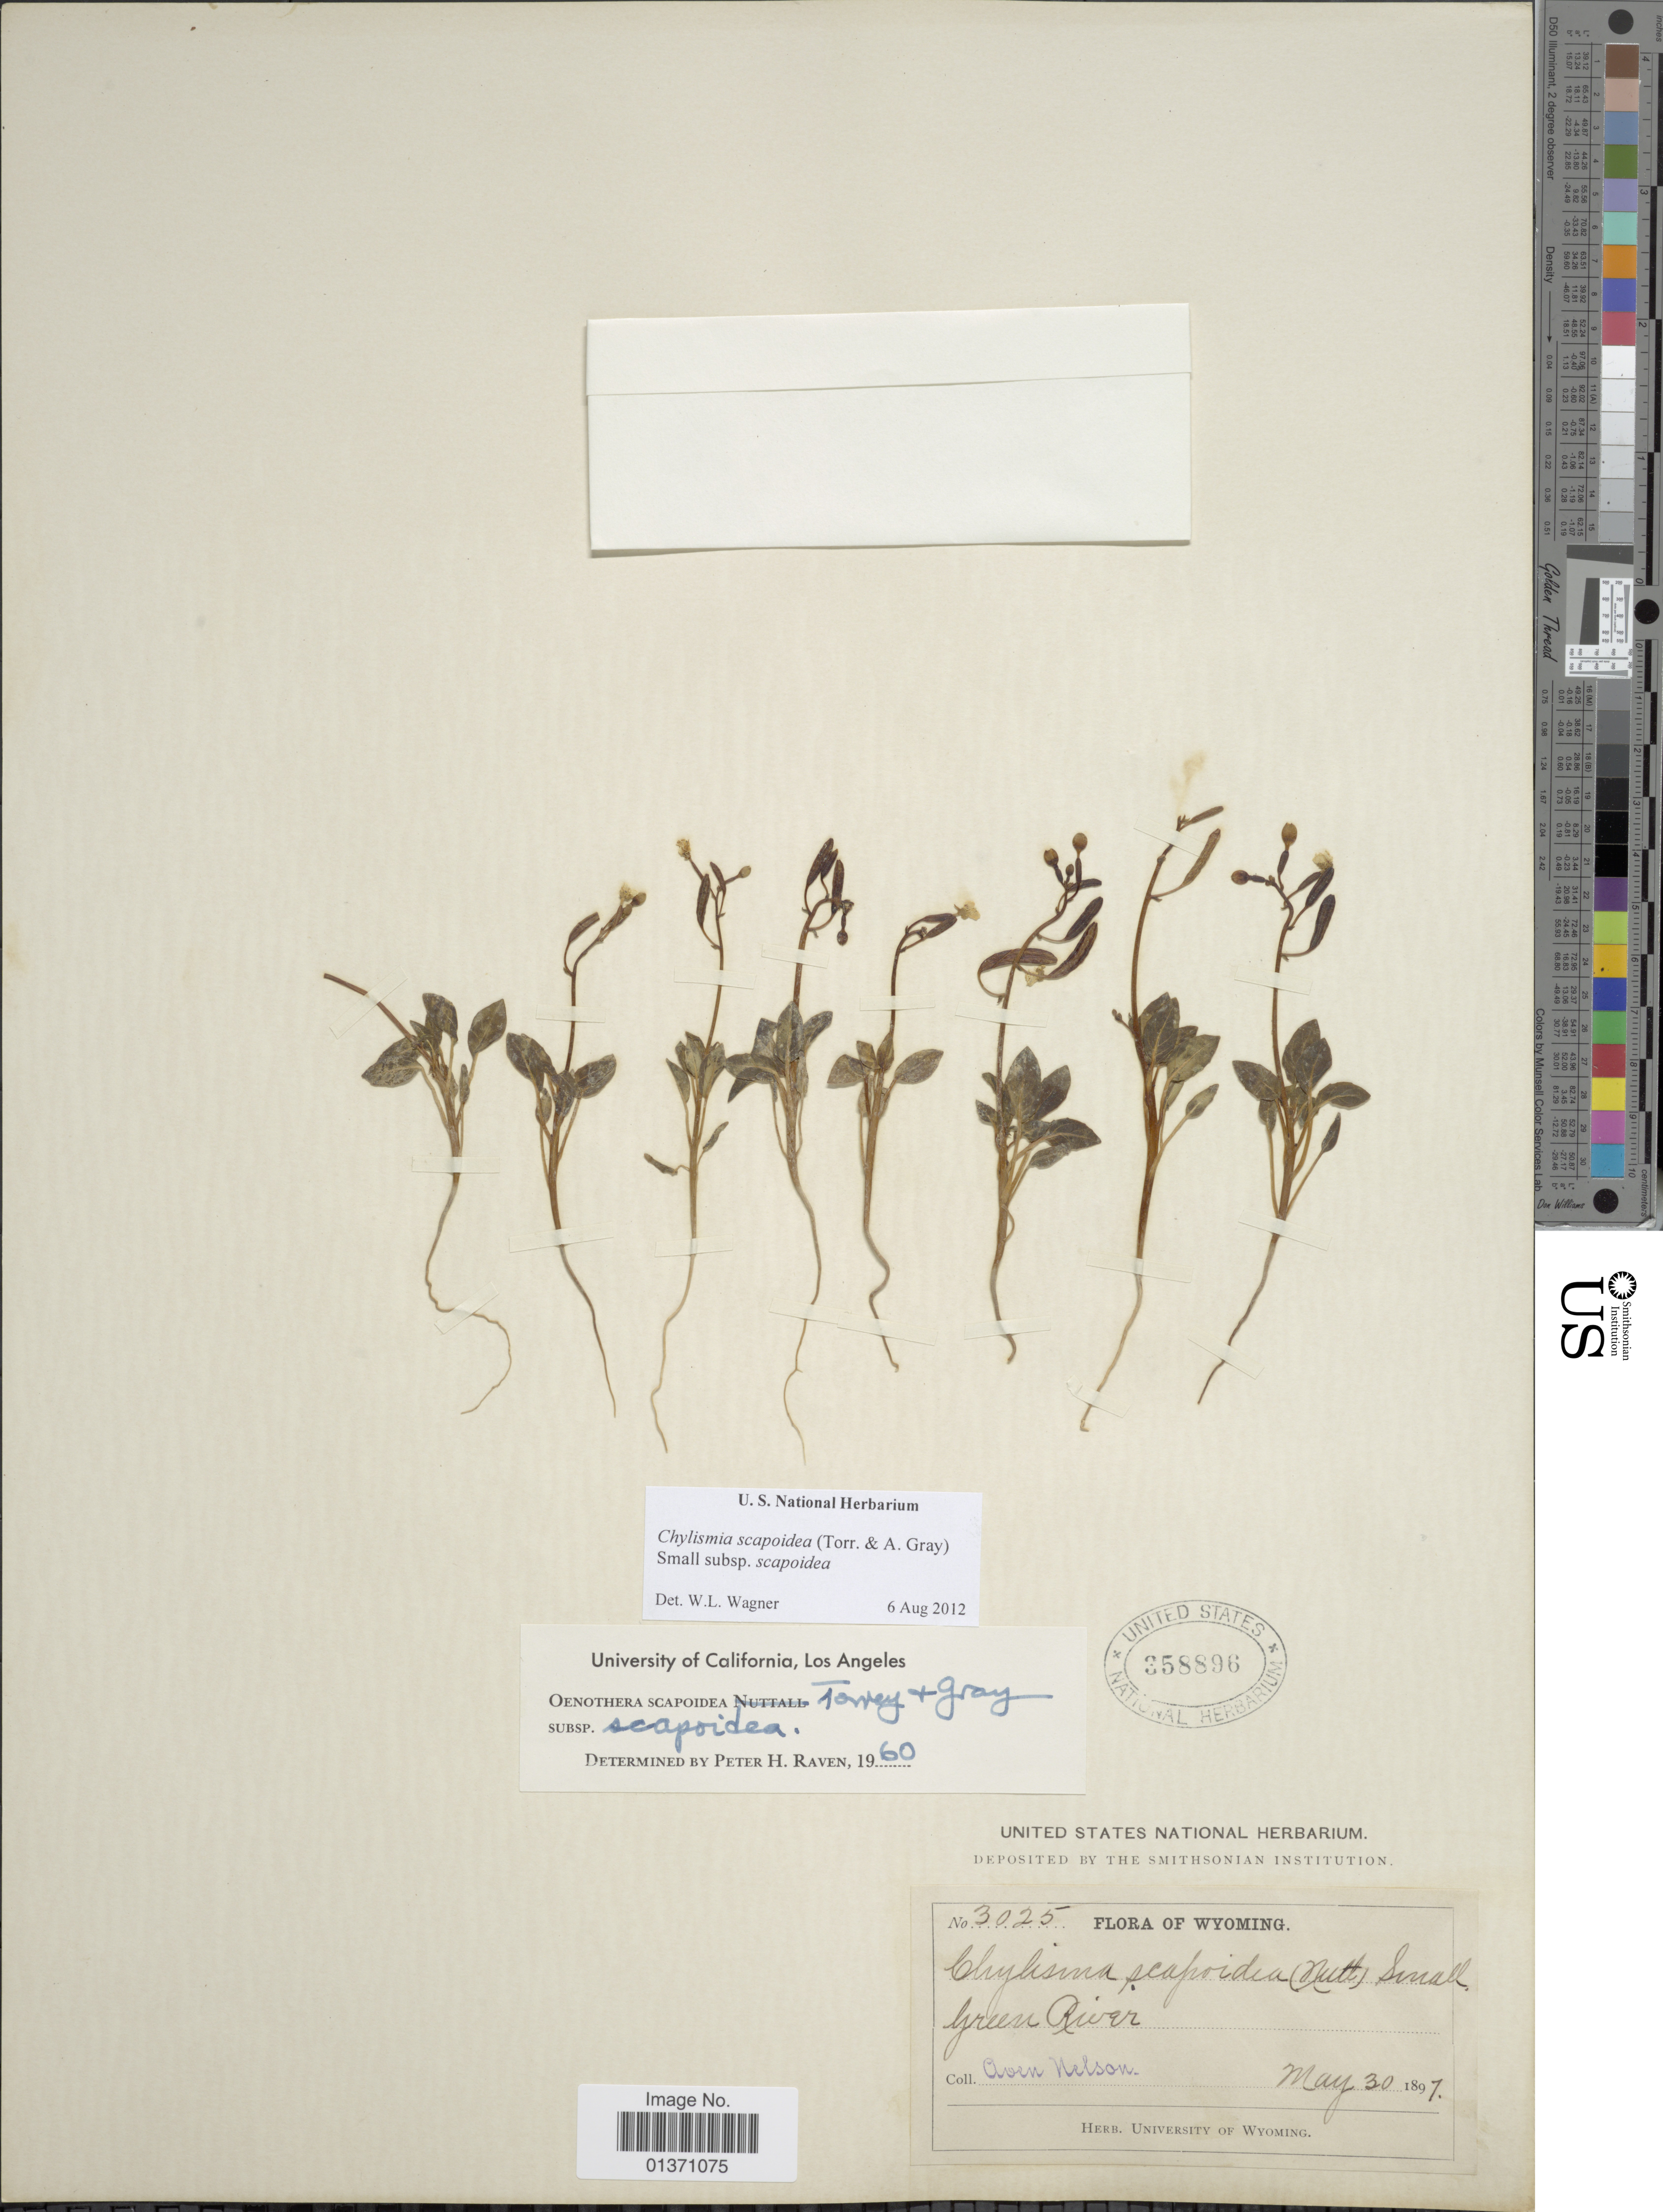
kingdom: Plantae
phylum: Tracheophyta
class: Magnoliopsida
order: Myrtales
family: Onagraceae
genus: Chylismia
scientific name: Chylismia scapoidea subsp. scapoidea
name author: (Torr. & A. Gray) Small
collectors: A. Nelson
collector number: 3025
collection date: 1897-05-30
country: United States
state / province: Wyoming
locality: Green River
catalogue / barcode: US 358896